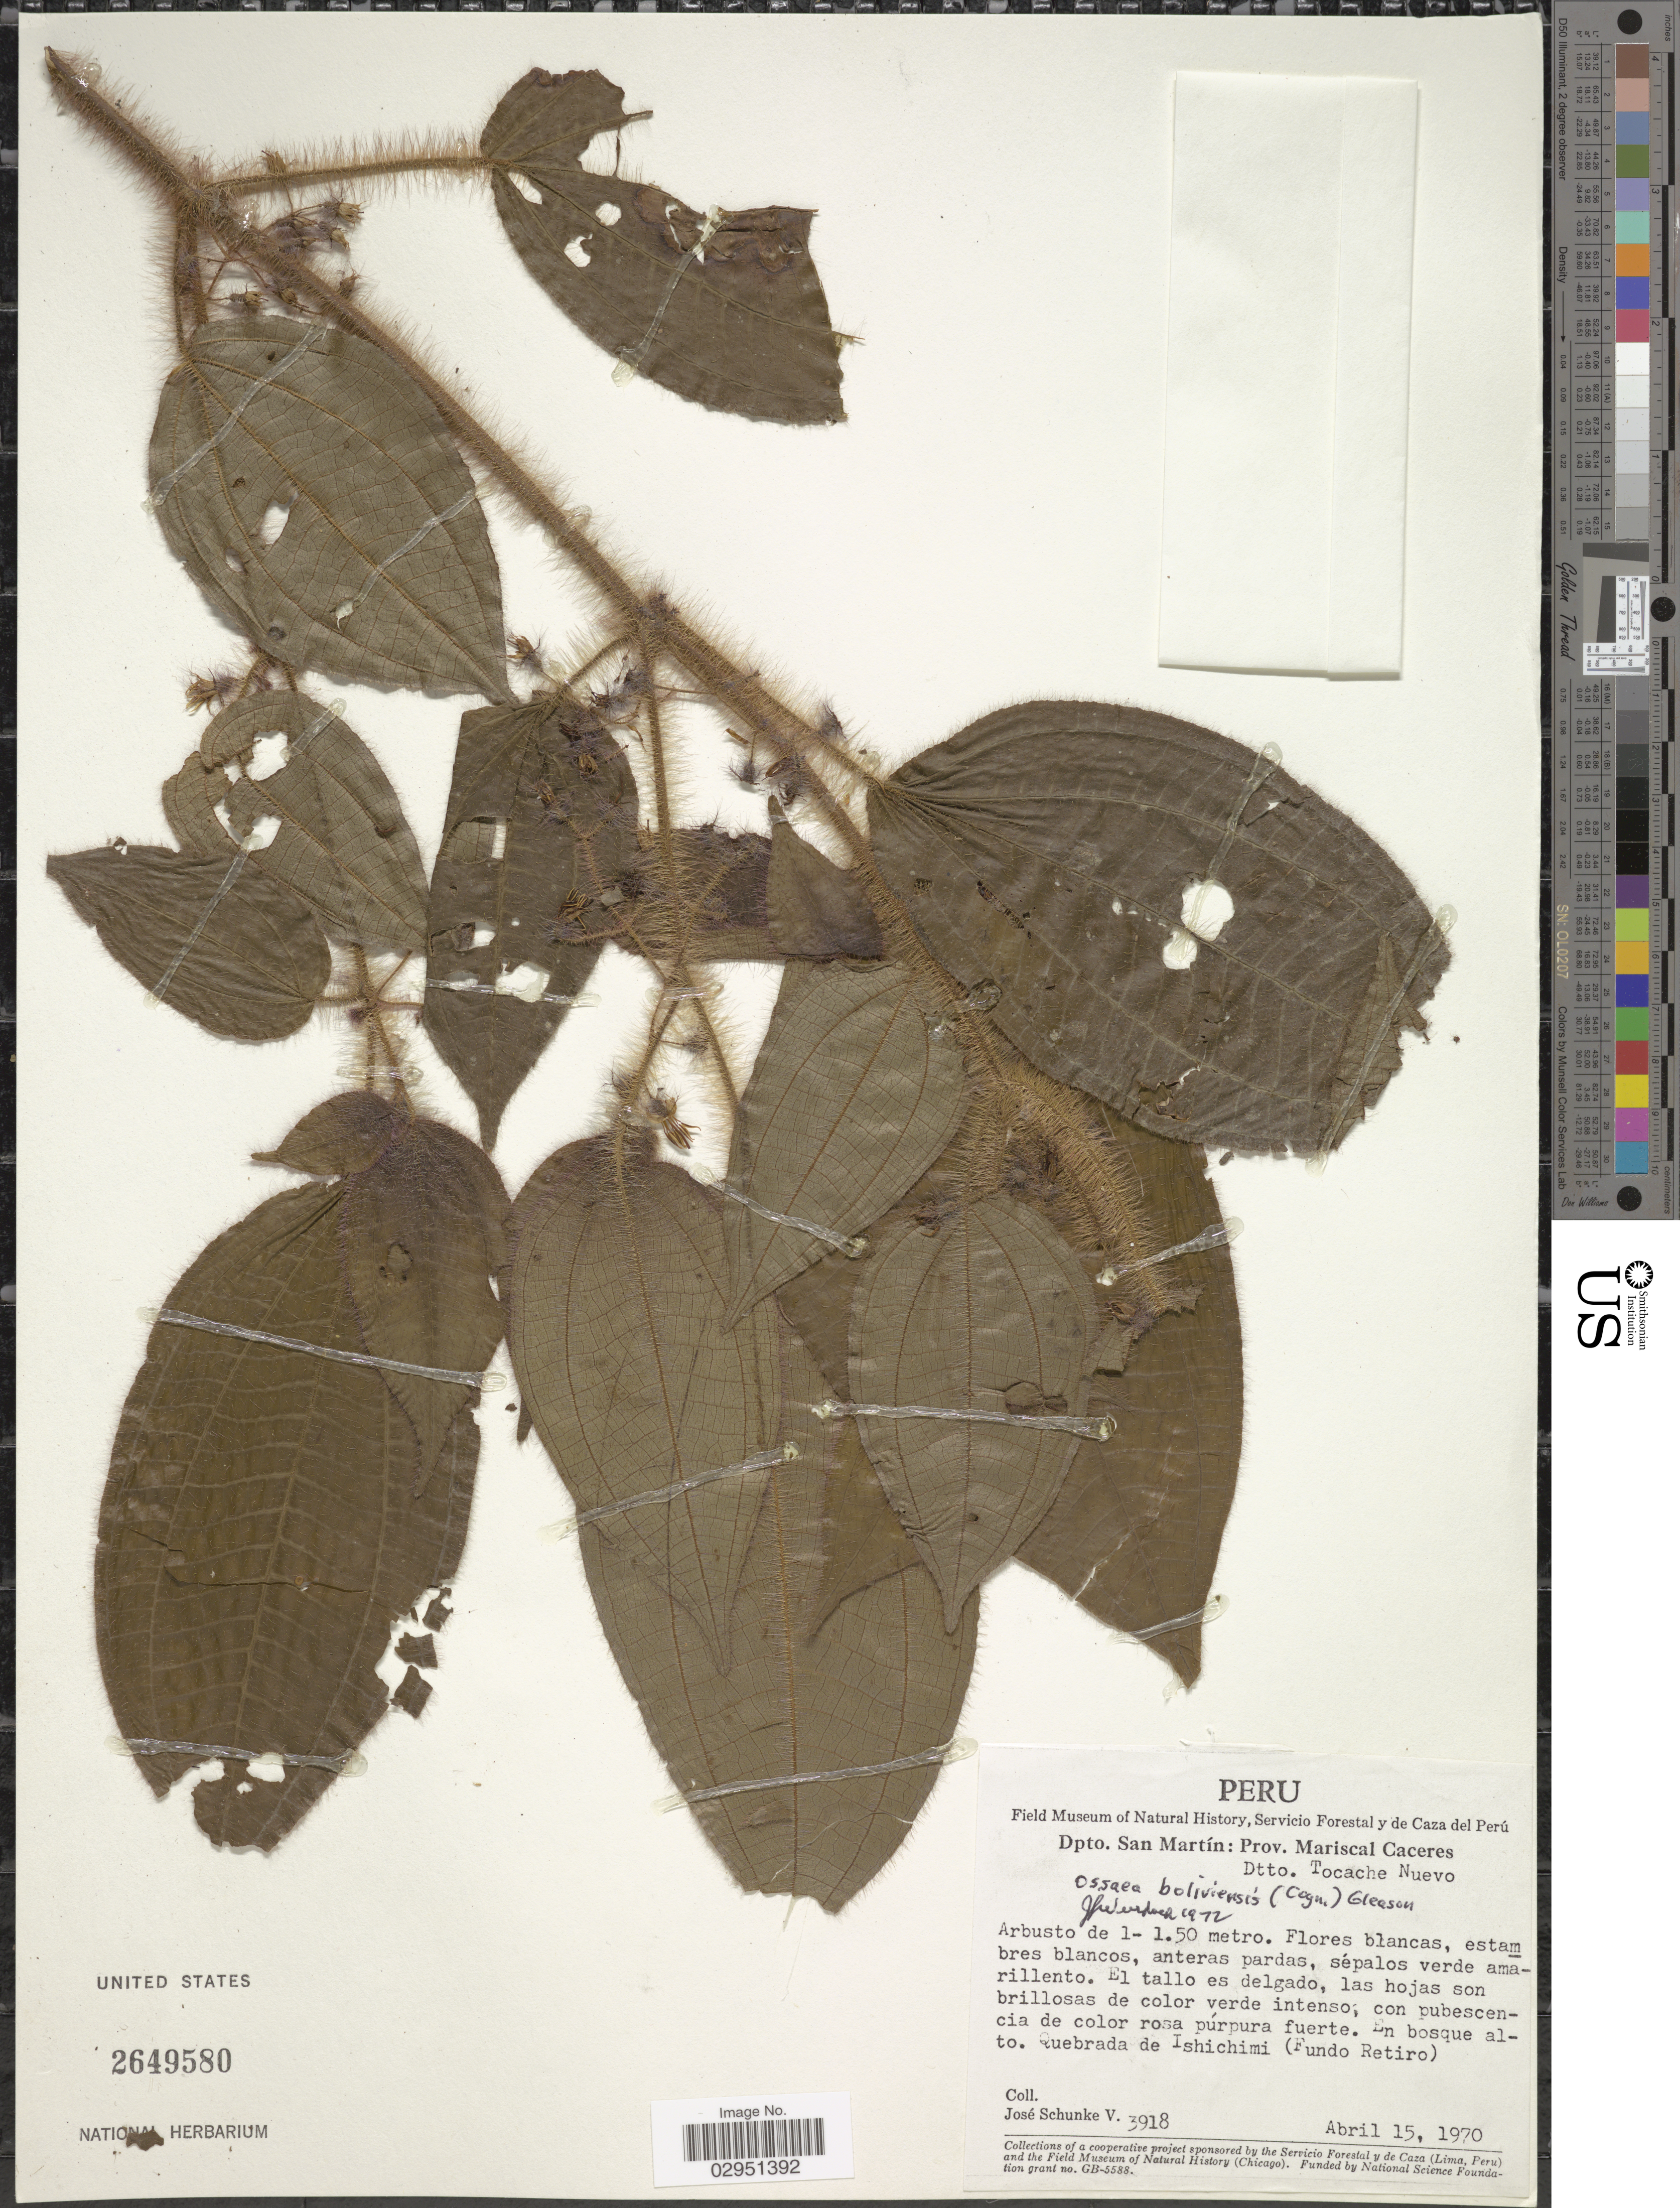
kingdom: Plantae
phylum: Tracheophyta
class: Magnoliopsida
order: Myrtales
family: Melastomataceae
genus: Ossaea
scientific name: Ossaea boliviensis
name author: (Cogn.) Gleason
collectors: J. Schunke Vigo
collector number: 3918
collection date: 1970-04-15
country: Peru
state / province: San Martín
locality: Dpto. San Martín: Prov. Mariscal Caceres, Dtto. Tocache Nuevo, En bosque alto, Quebrada de Ishichimi (Fundo Retiro).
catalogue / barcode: US 2649580